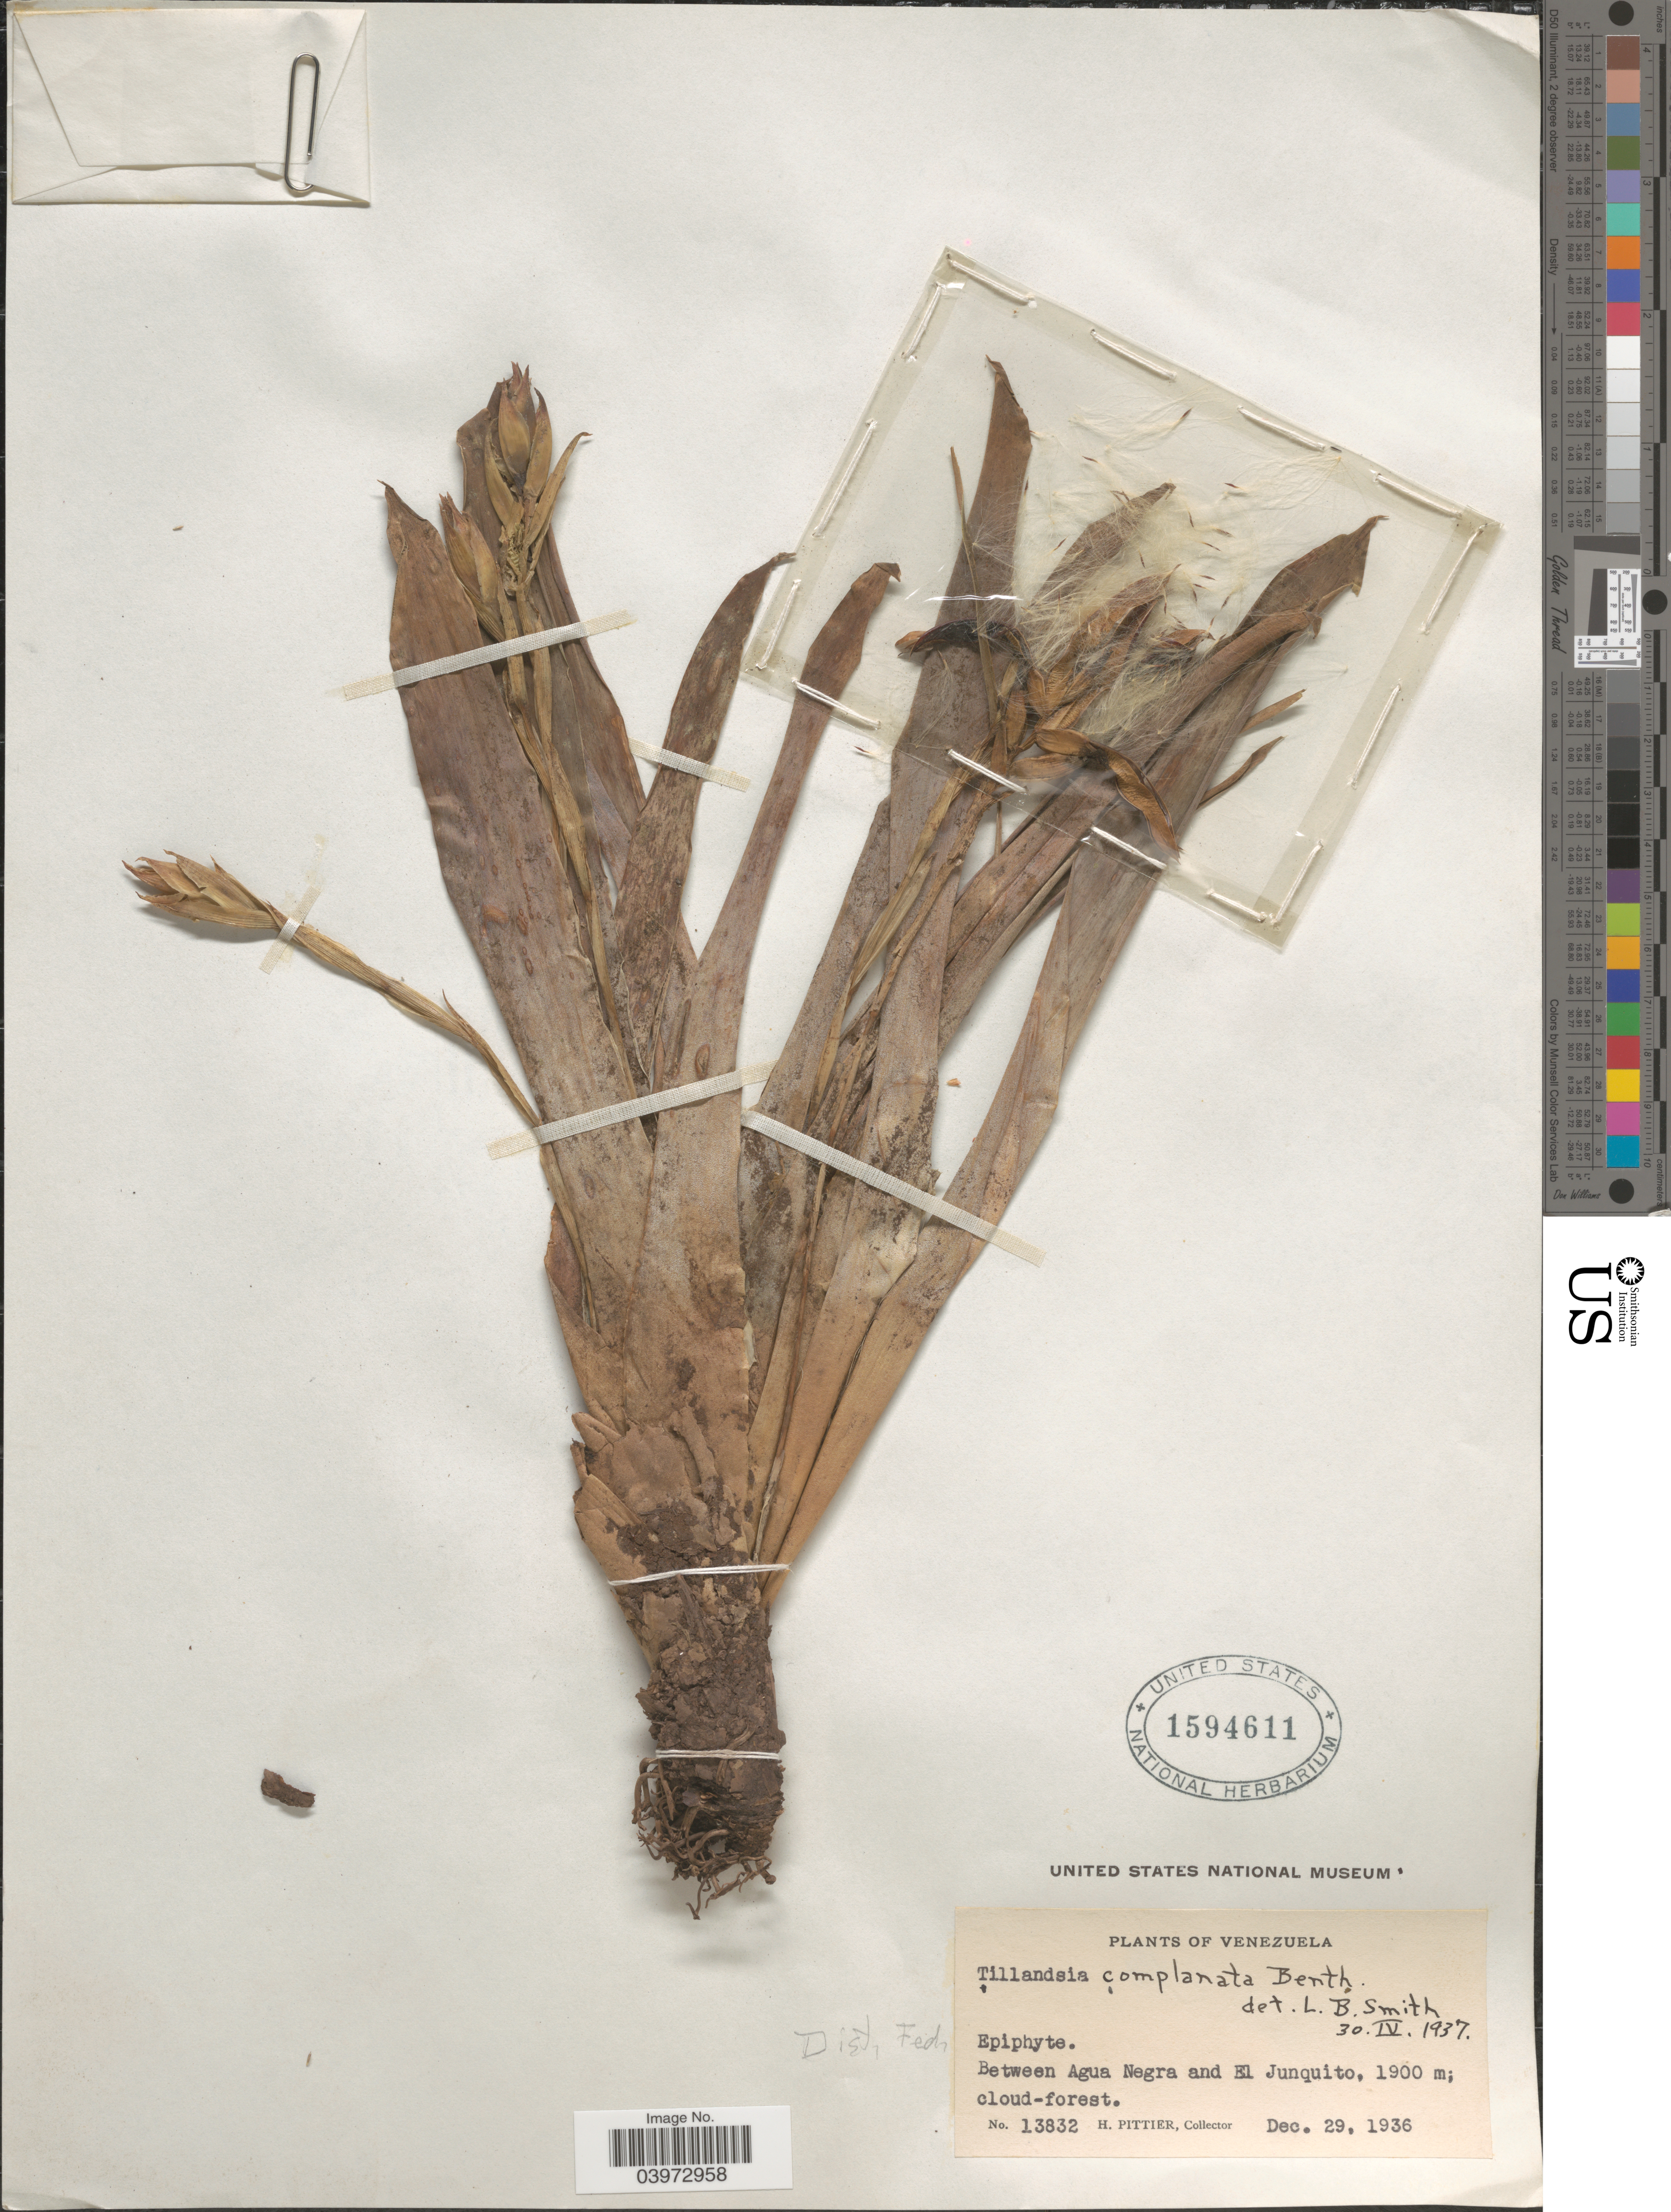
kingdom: Plantae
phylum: Tracheophyta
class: Liliopsida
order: Poales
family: Bromeliaceae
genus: Tillandsia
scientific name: Tillandsia complanata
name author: Benth.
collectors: H. F. Pittier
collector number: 13832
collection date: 1936-12-29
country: Venezuela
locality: Dist. Fed. Between Agua Negra and El Junquito.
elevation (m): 1900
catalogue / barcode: US 1594611